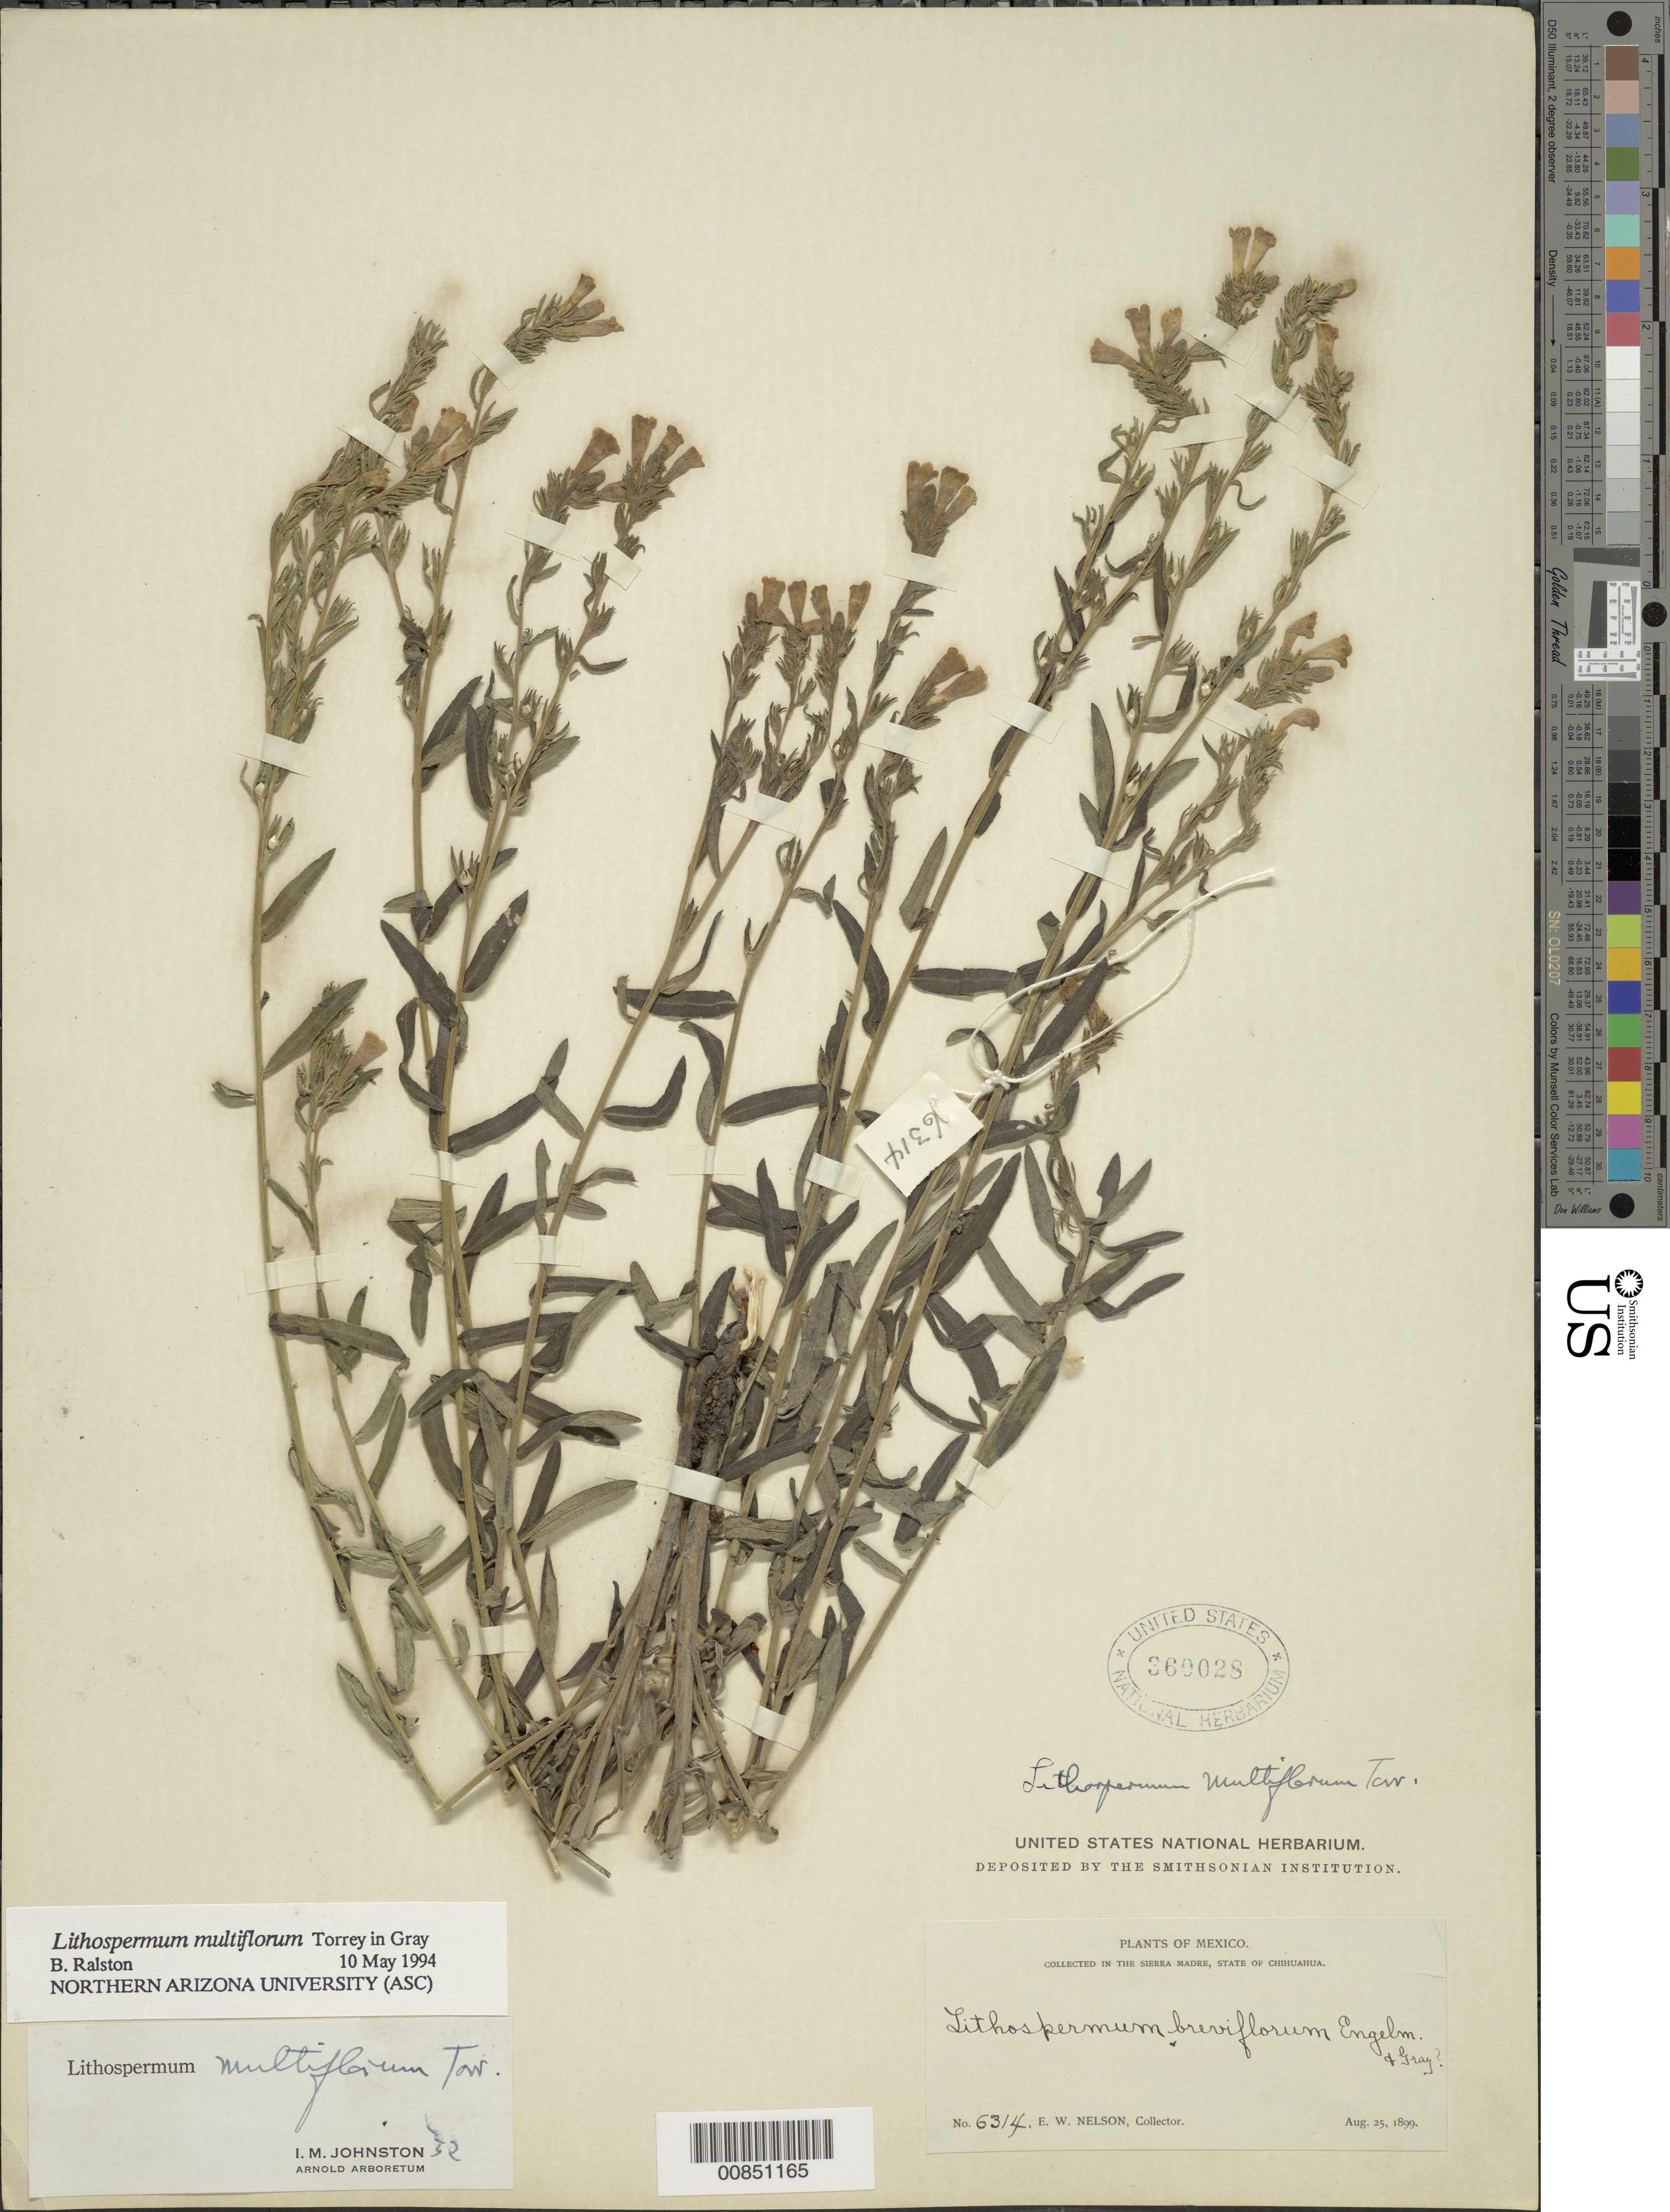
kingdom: Plantae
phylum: Tracheophyta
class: Magnoliopsida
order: Boraginales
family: Boraginaceae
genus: Lithospermum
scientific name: Lithospermum multiflorum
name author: Torr. ex A. Gray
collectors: E. W. Nelson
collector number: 6314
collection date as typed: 25 Aug 1899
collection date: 1899-08-25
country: Mexico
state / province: Chihuahua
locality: Sierra Madre, Chihuahua.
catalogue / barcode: US 360028